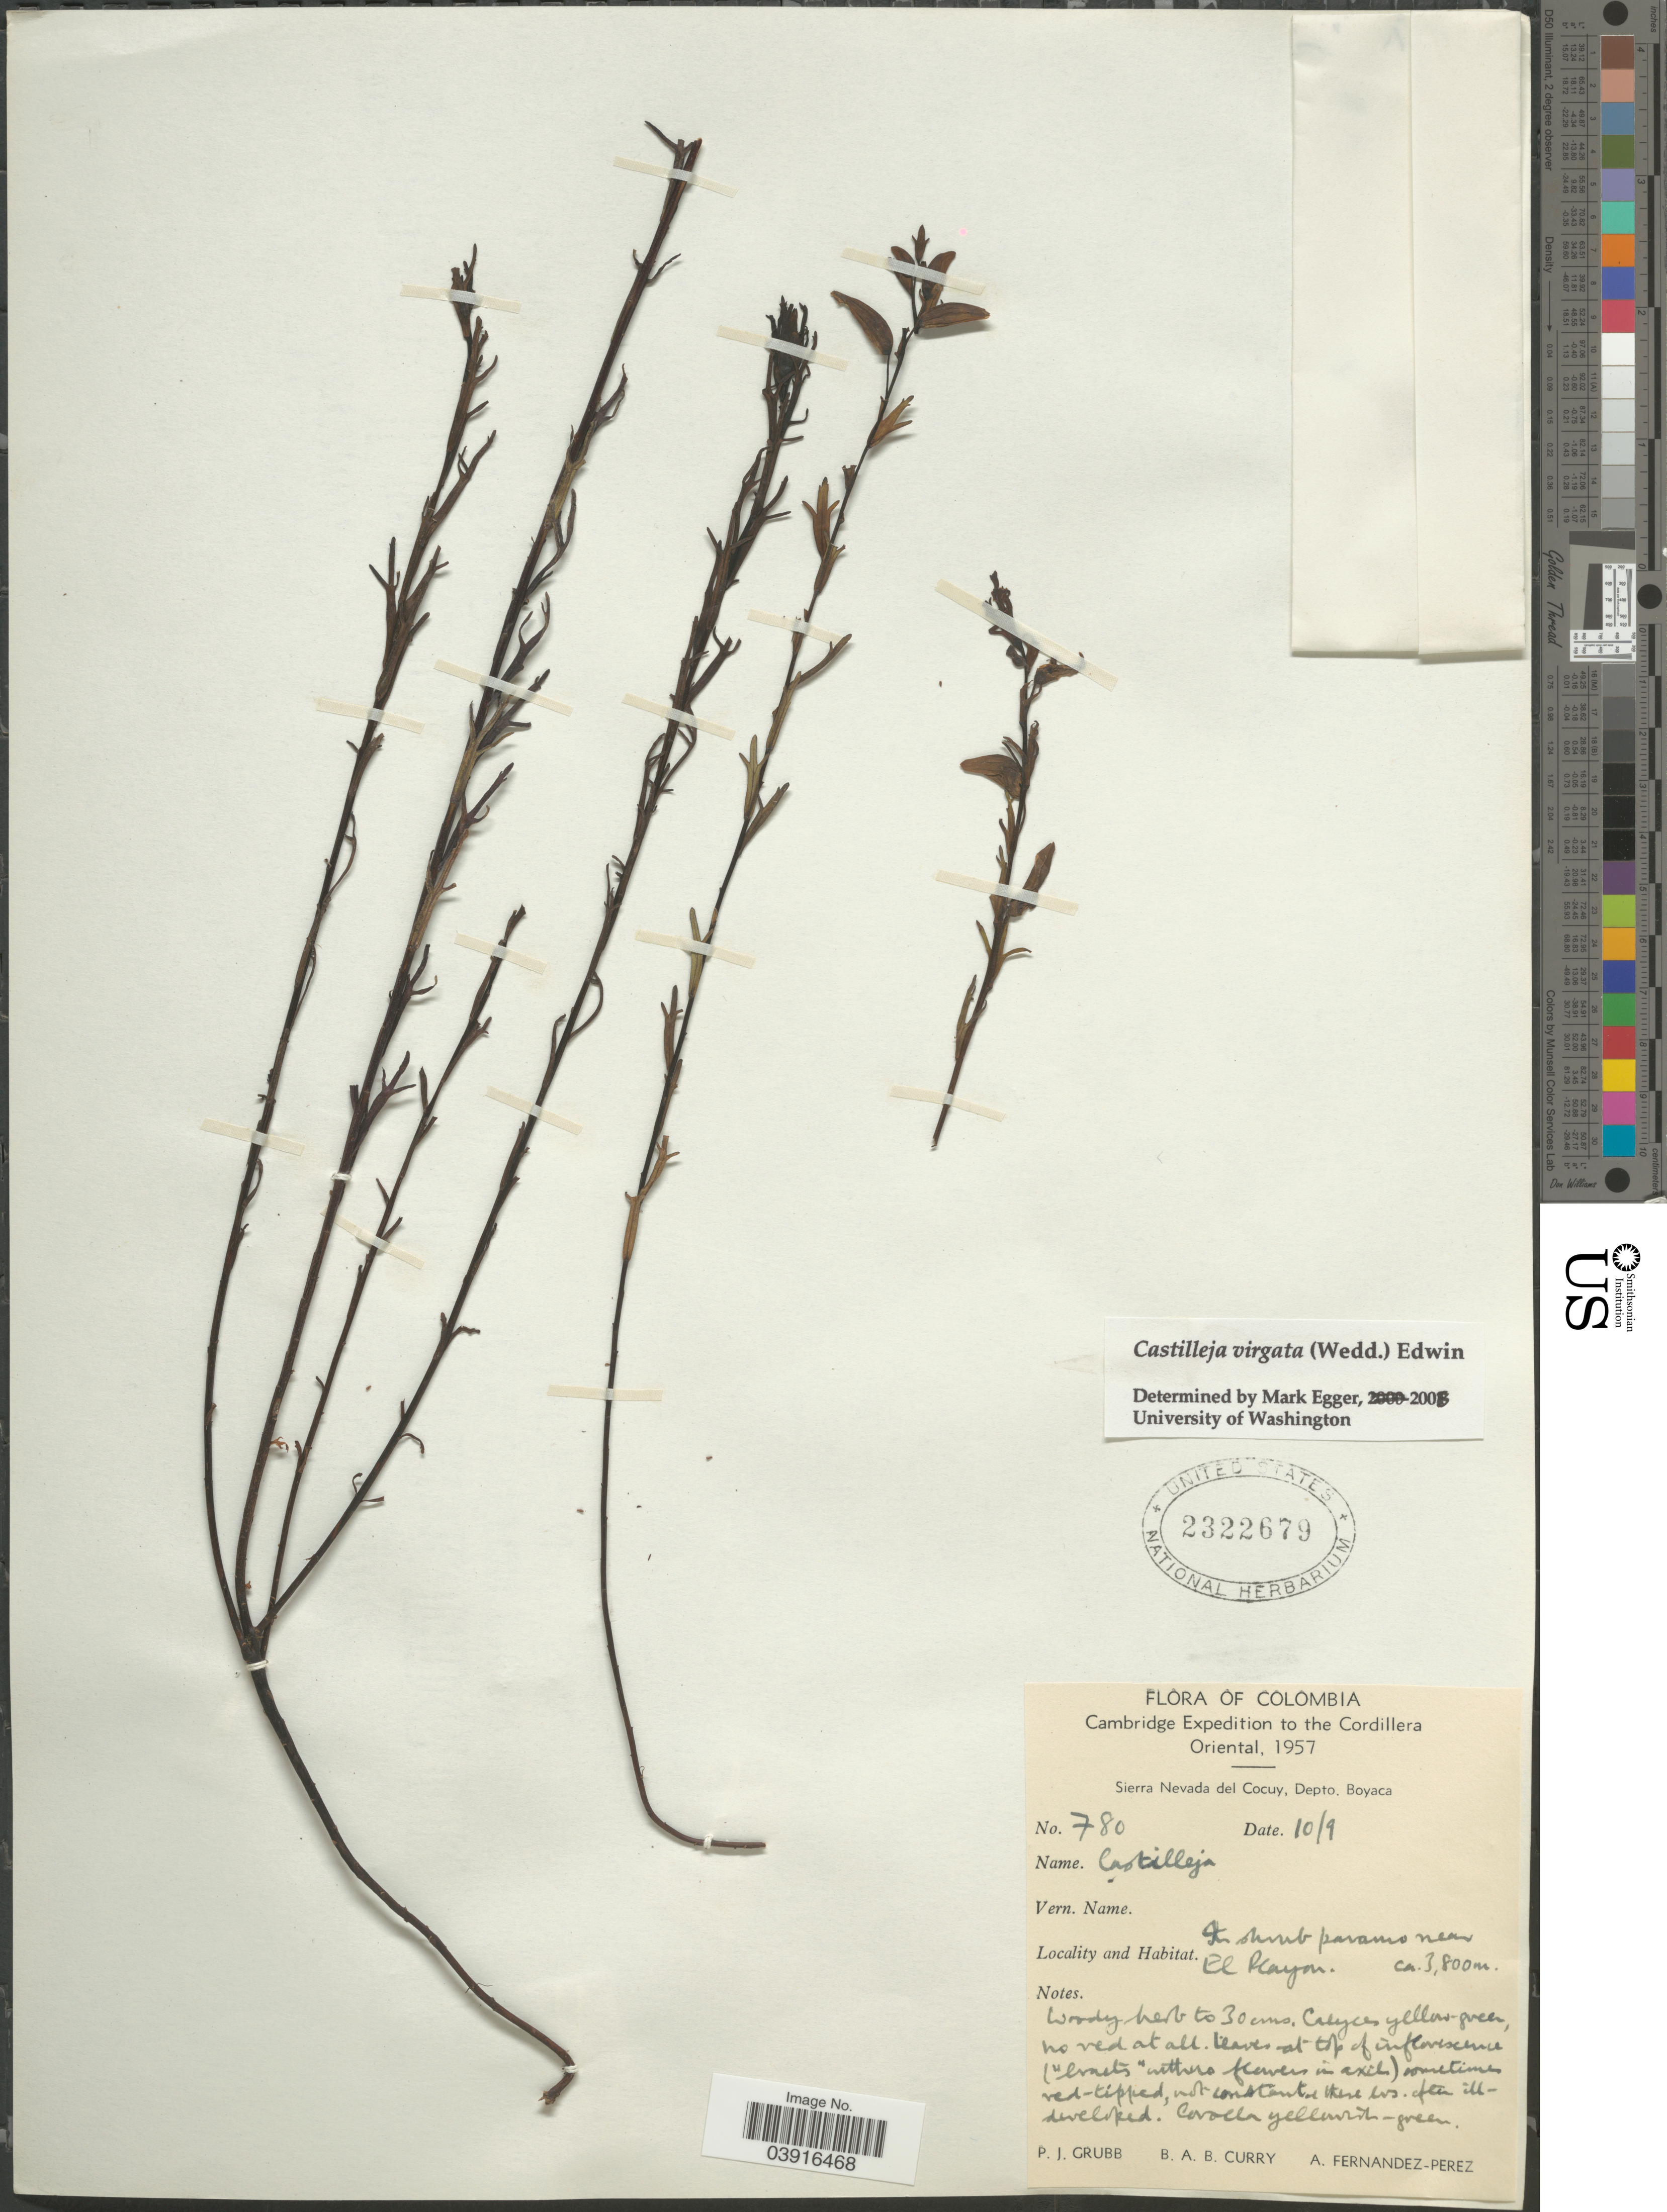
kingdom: Plantae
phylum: Tracheophyta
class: Magnoliopsida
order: Lamiales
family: Orobanchaceae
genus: Castilleja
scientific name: Castilleja virgata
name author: (Wedd.) Edwin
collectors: P. J. Grubb, B. A. B. Curry & A. Fernández-Pérez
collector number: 780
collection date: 1957-09-10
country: Colombia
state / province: Boyacá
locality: The Cordillera Oriental. Sierra Nevada del Cocuy, Depto. Boyaca. Near El Playon.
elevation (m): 3800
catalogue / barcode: US 2322679